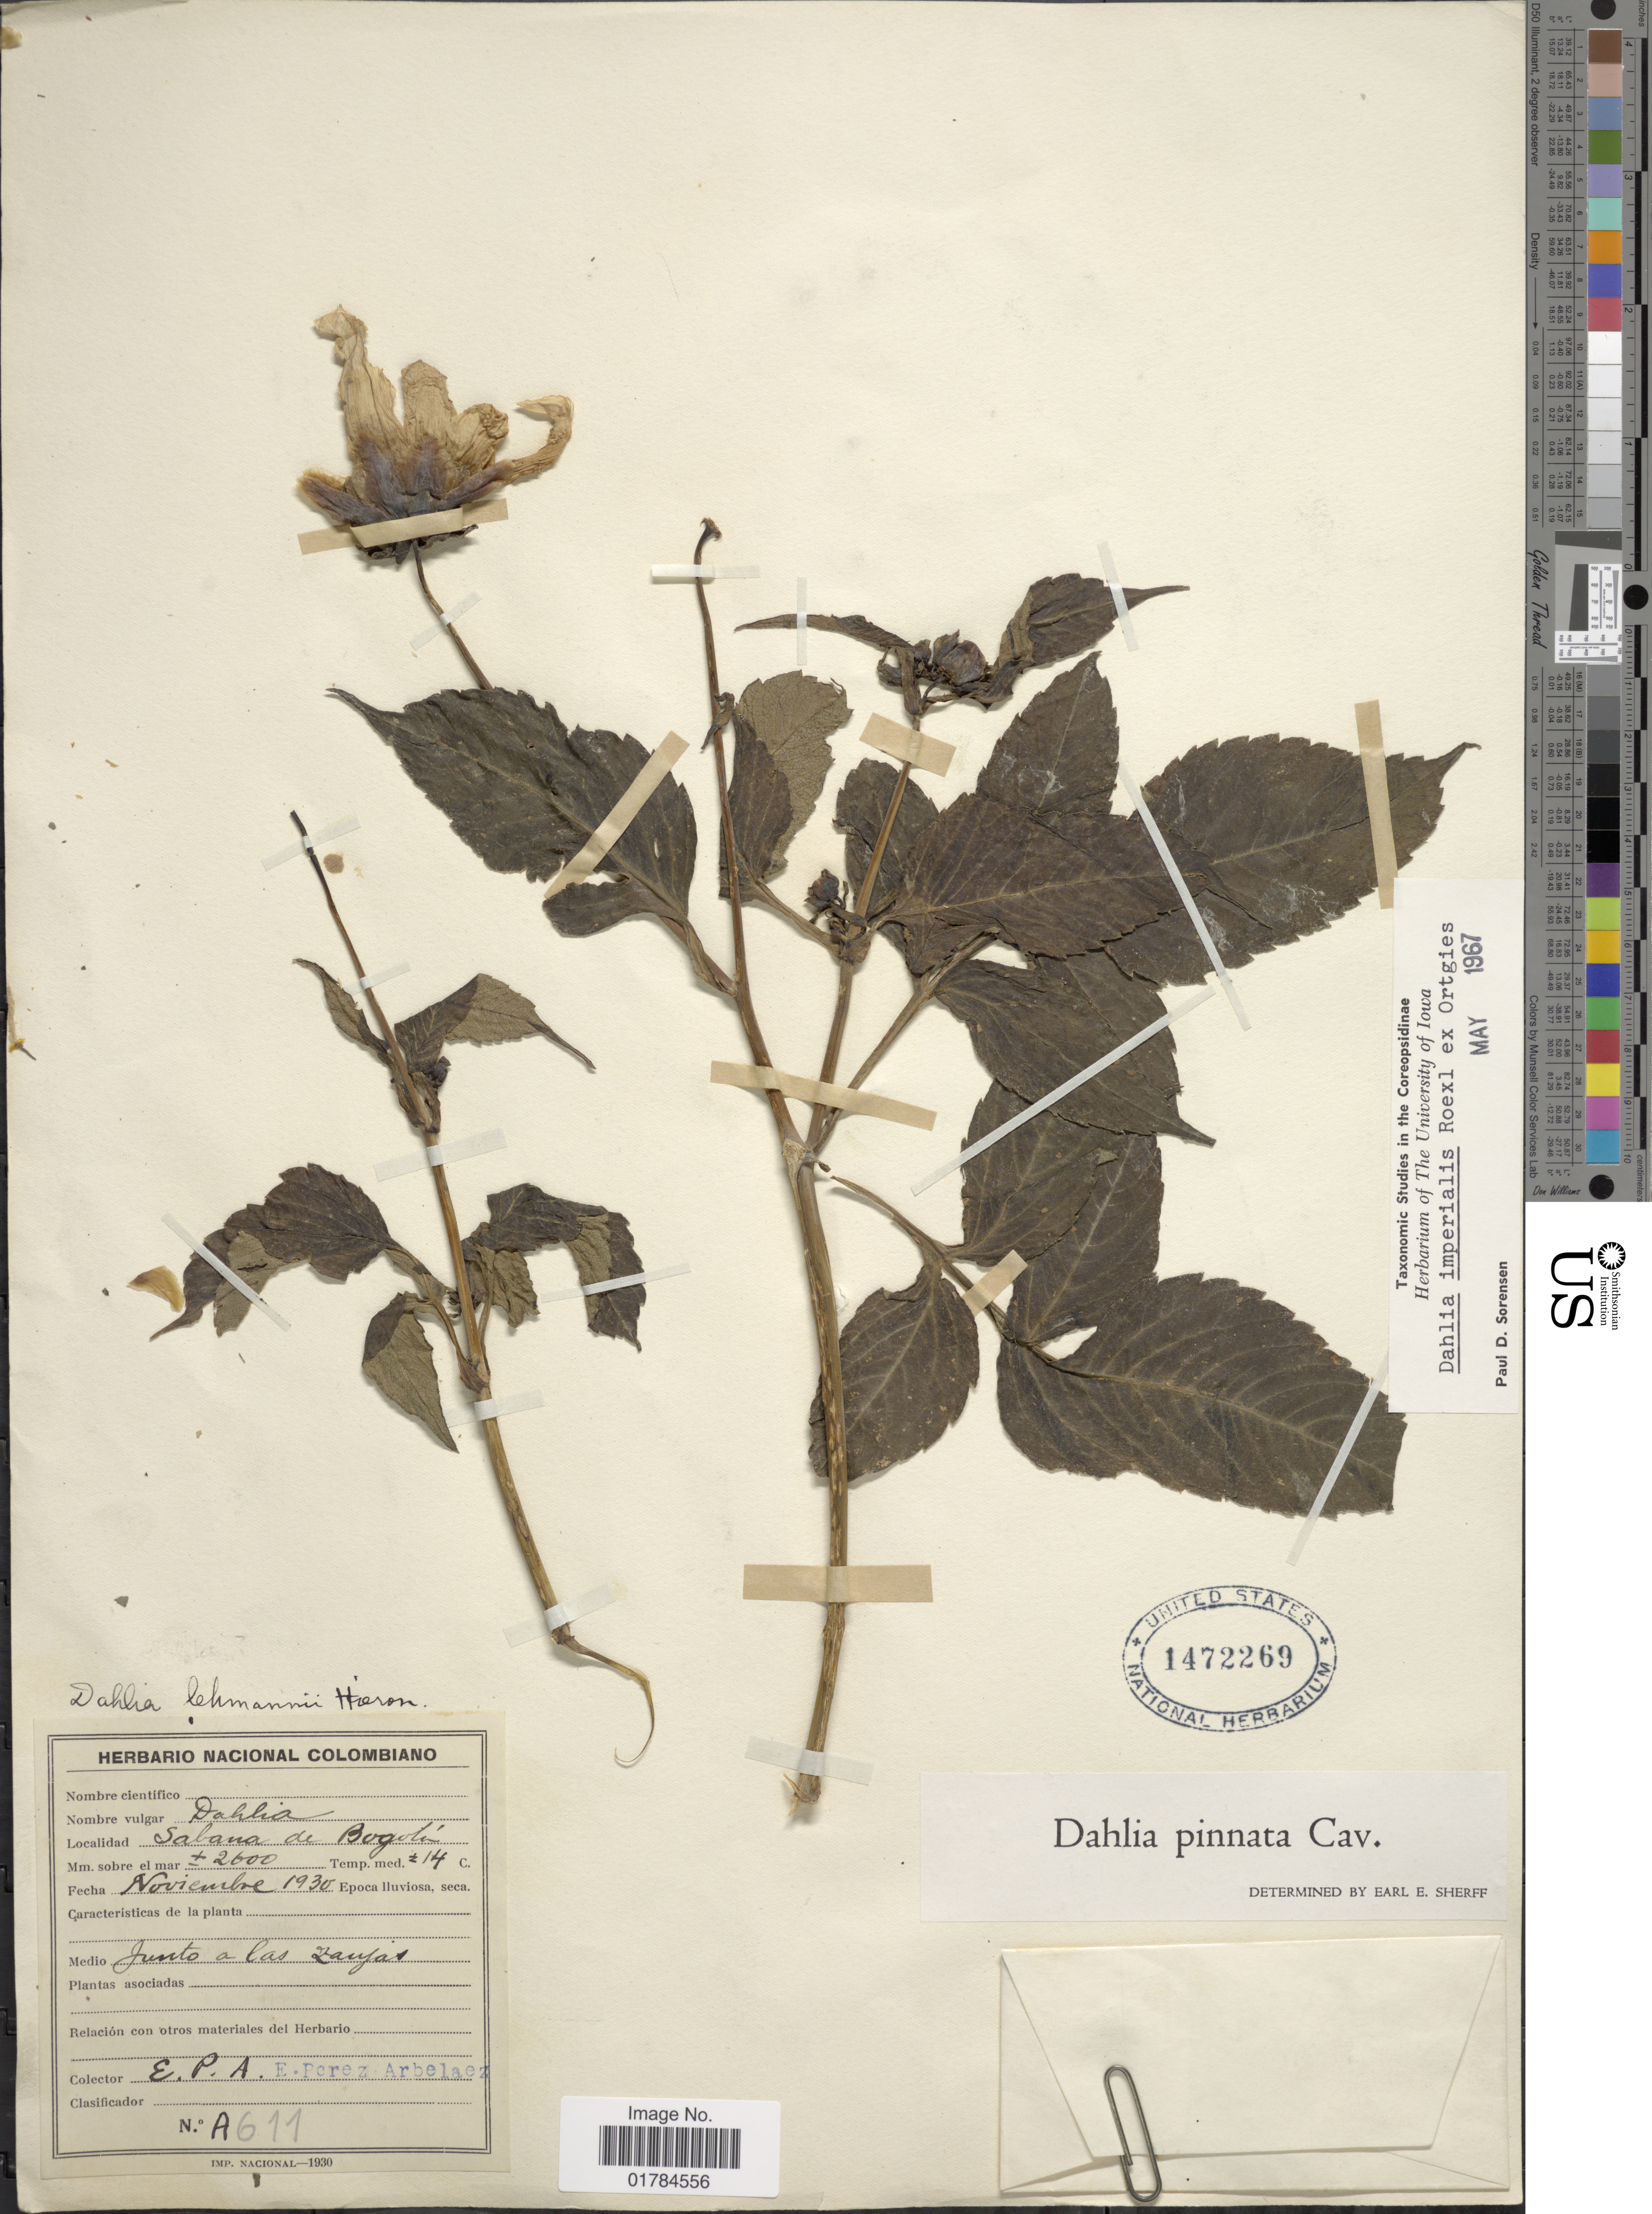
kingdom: Plantae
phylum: Tracheophyta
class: Magnoliopsida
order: Asterales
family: Asteraceae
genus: Dahlia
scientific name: Dahlia imperialis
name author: Roezl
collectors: E. Pérez Arbeláez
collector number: A611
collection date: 1930-11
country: Colombia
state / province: Bogota D.C.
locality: Sabana de Bogota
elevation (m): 2600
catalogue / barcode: US 1472269